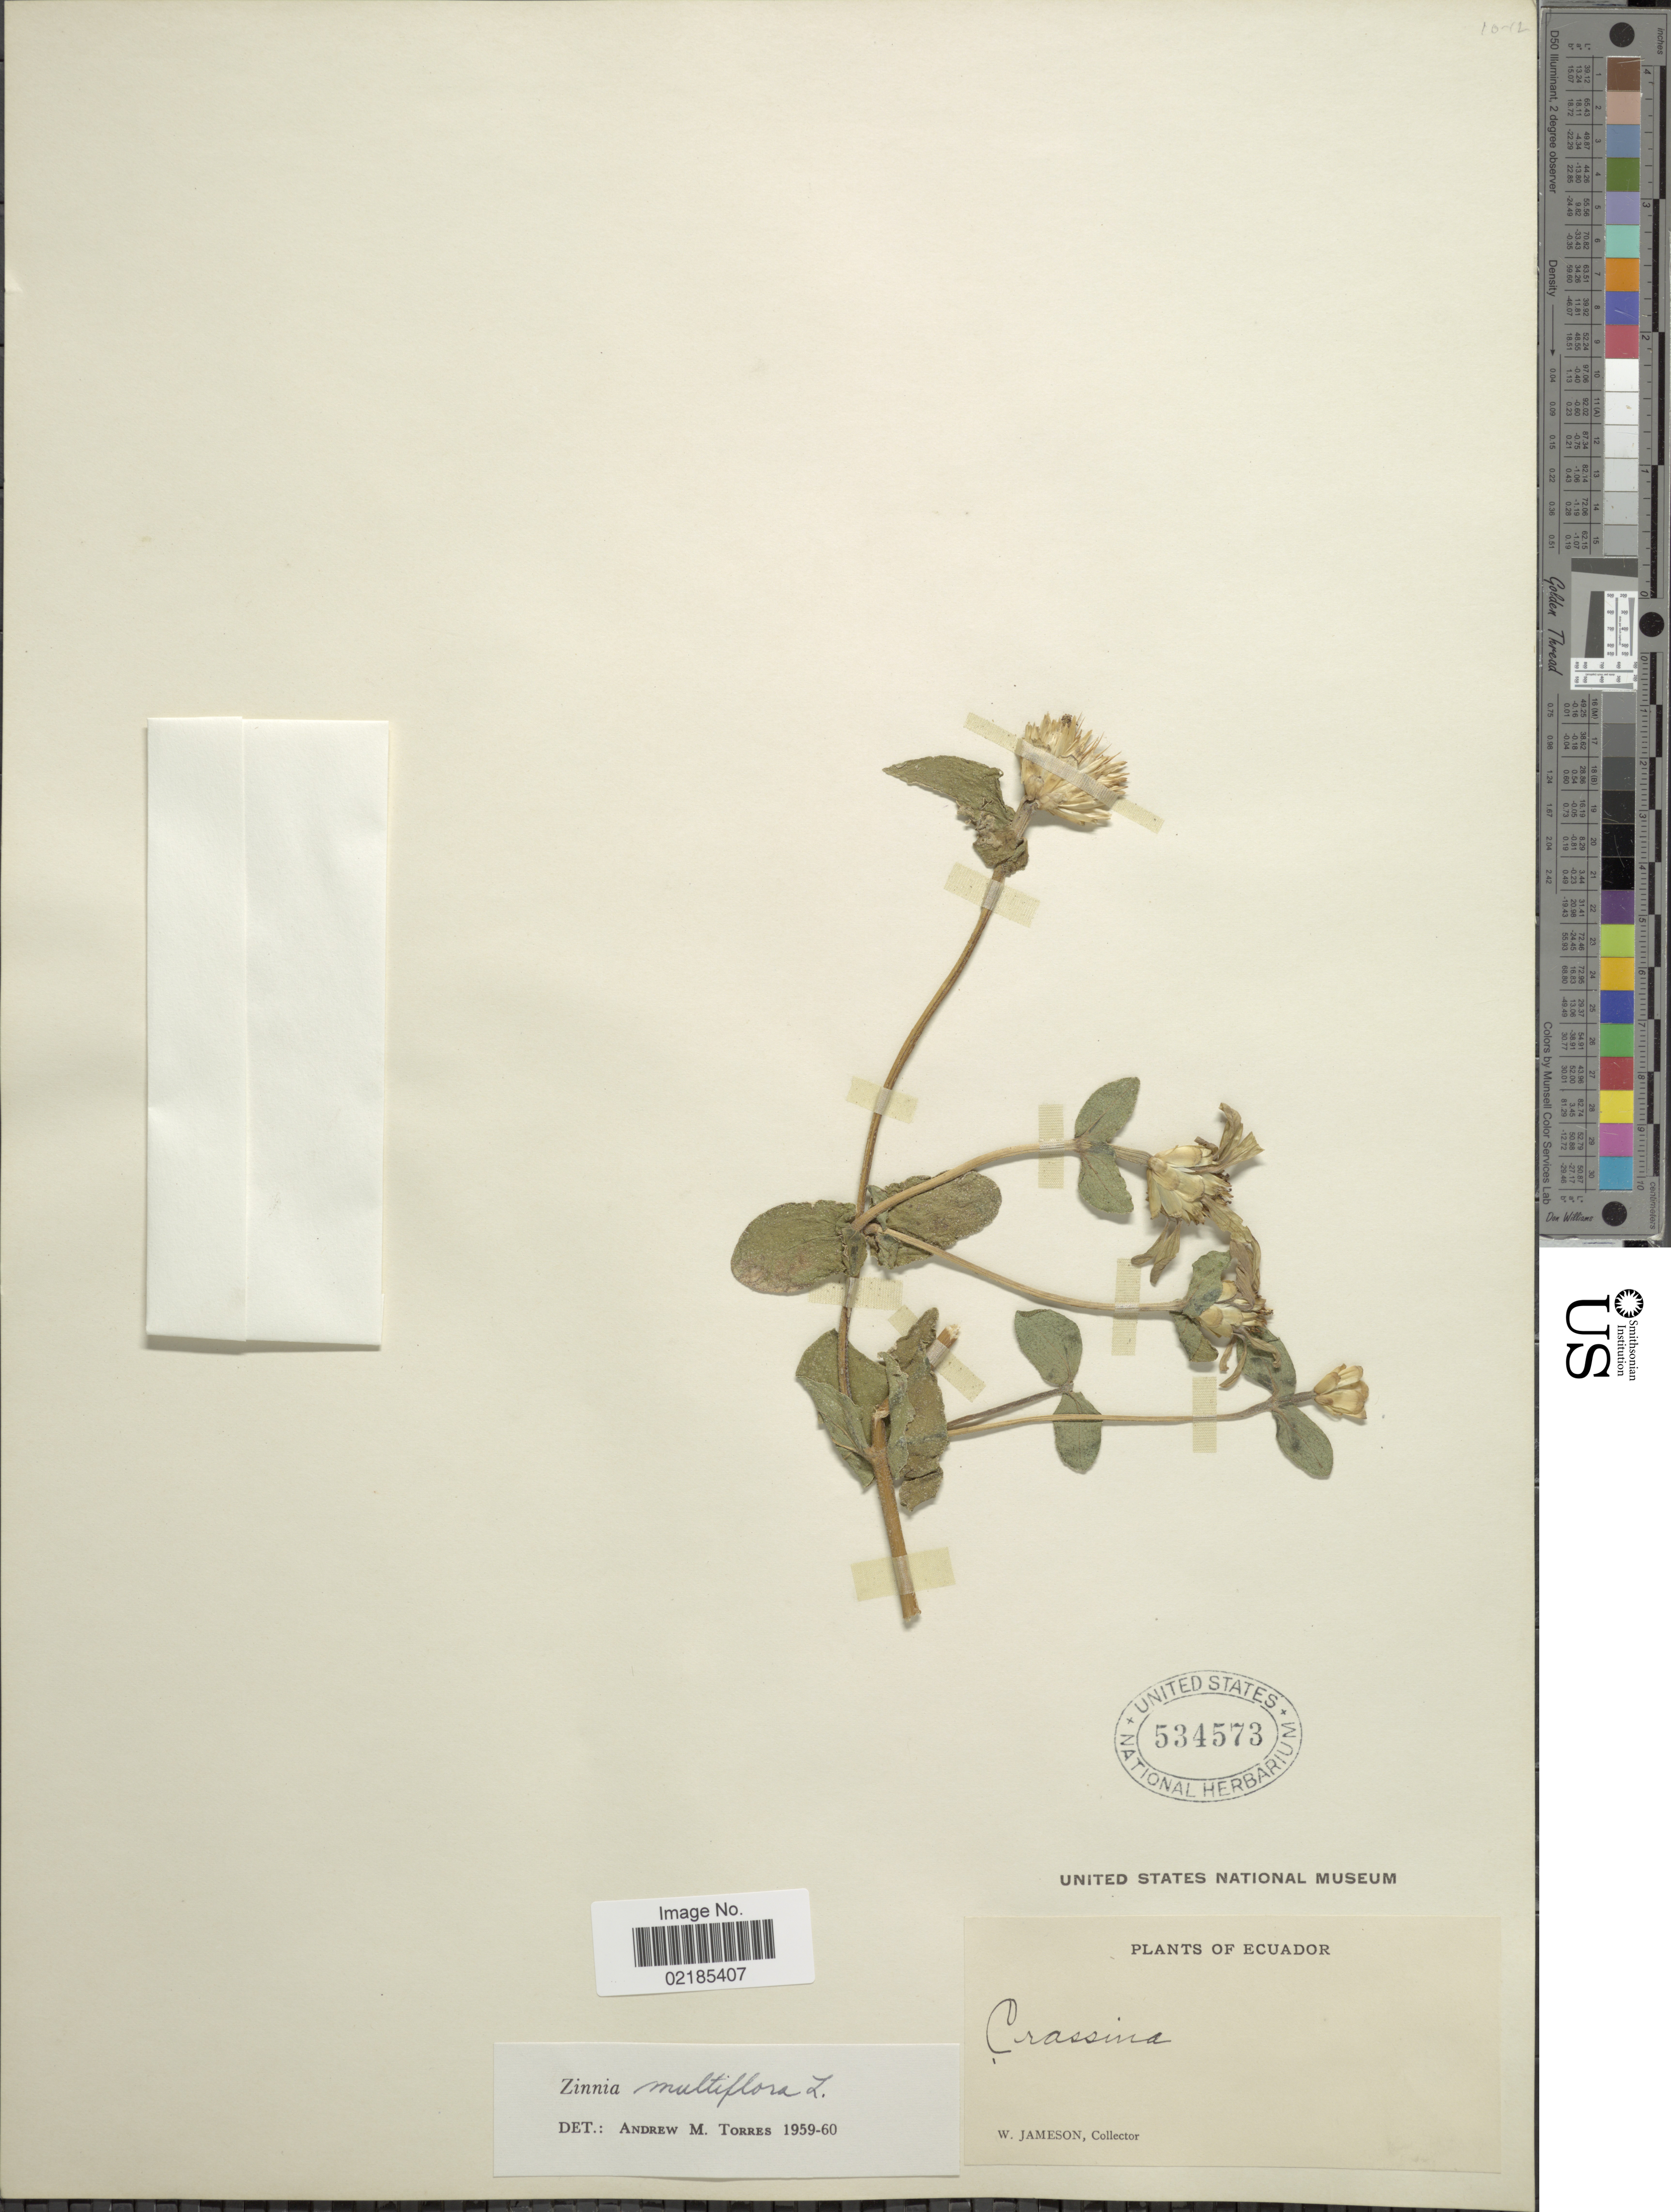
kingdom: Plantae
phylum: Tracheophyta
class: Magnoliopsida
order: Asterales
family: Asteraceae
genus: Zinnia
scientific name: Zinnia multiflora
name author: L.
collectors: W. Jameson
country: Ecuador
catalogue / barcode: US 534573